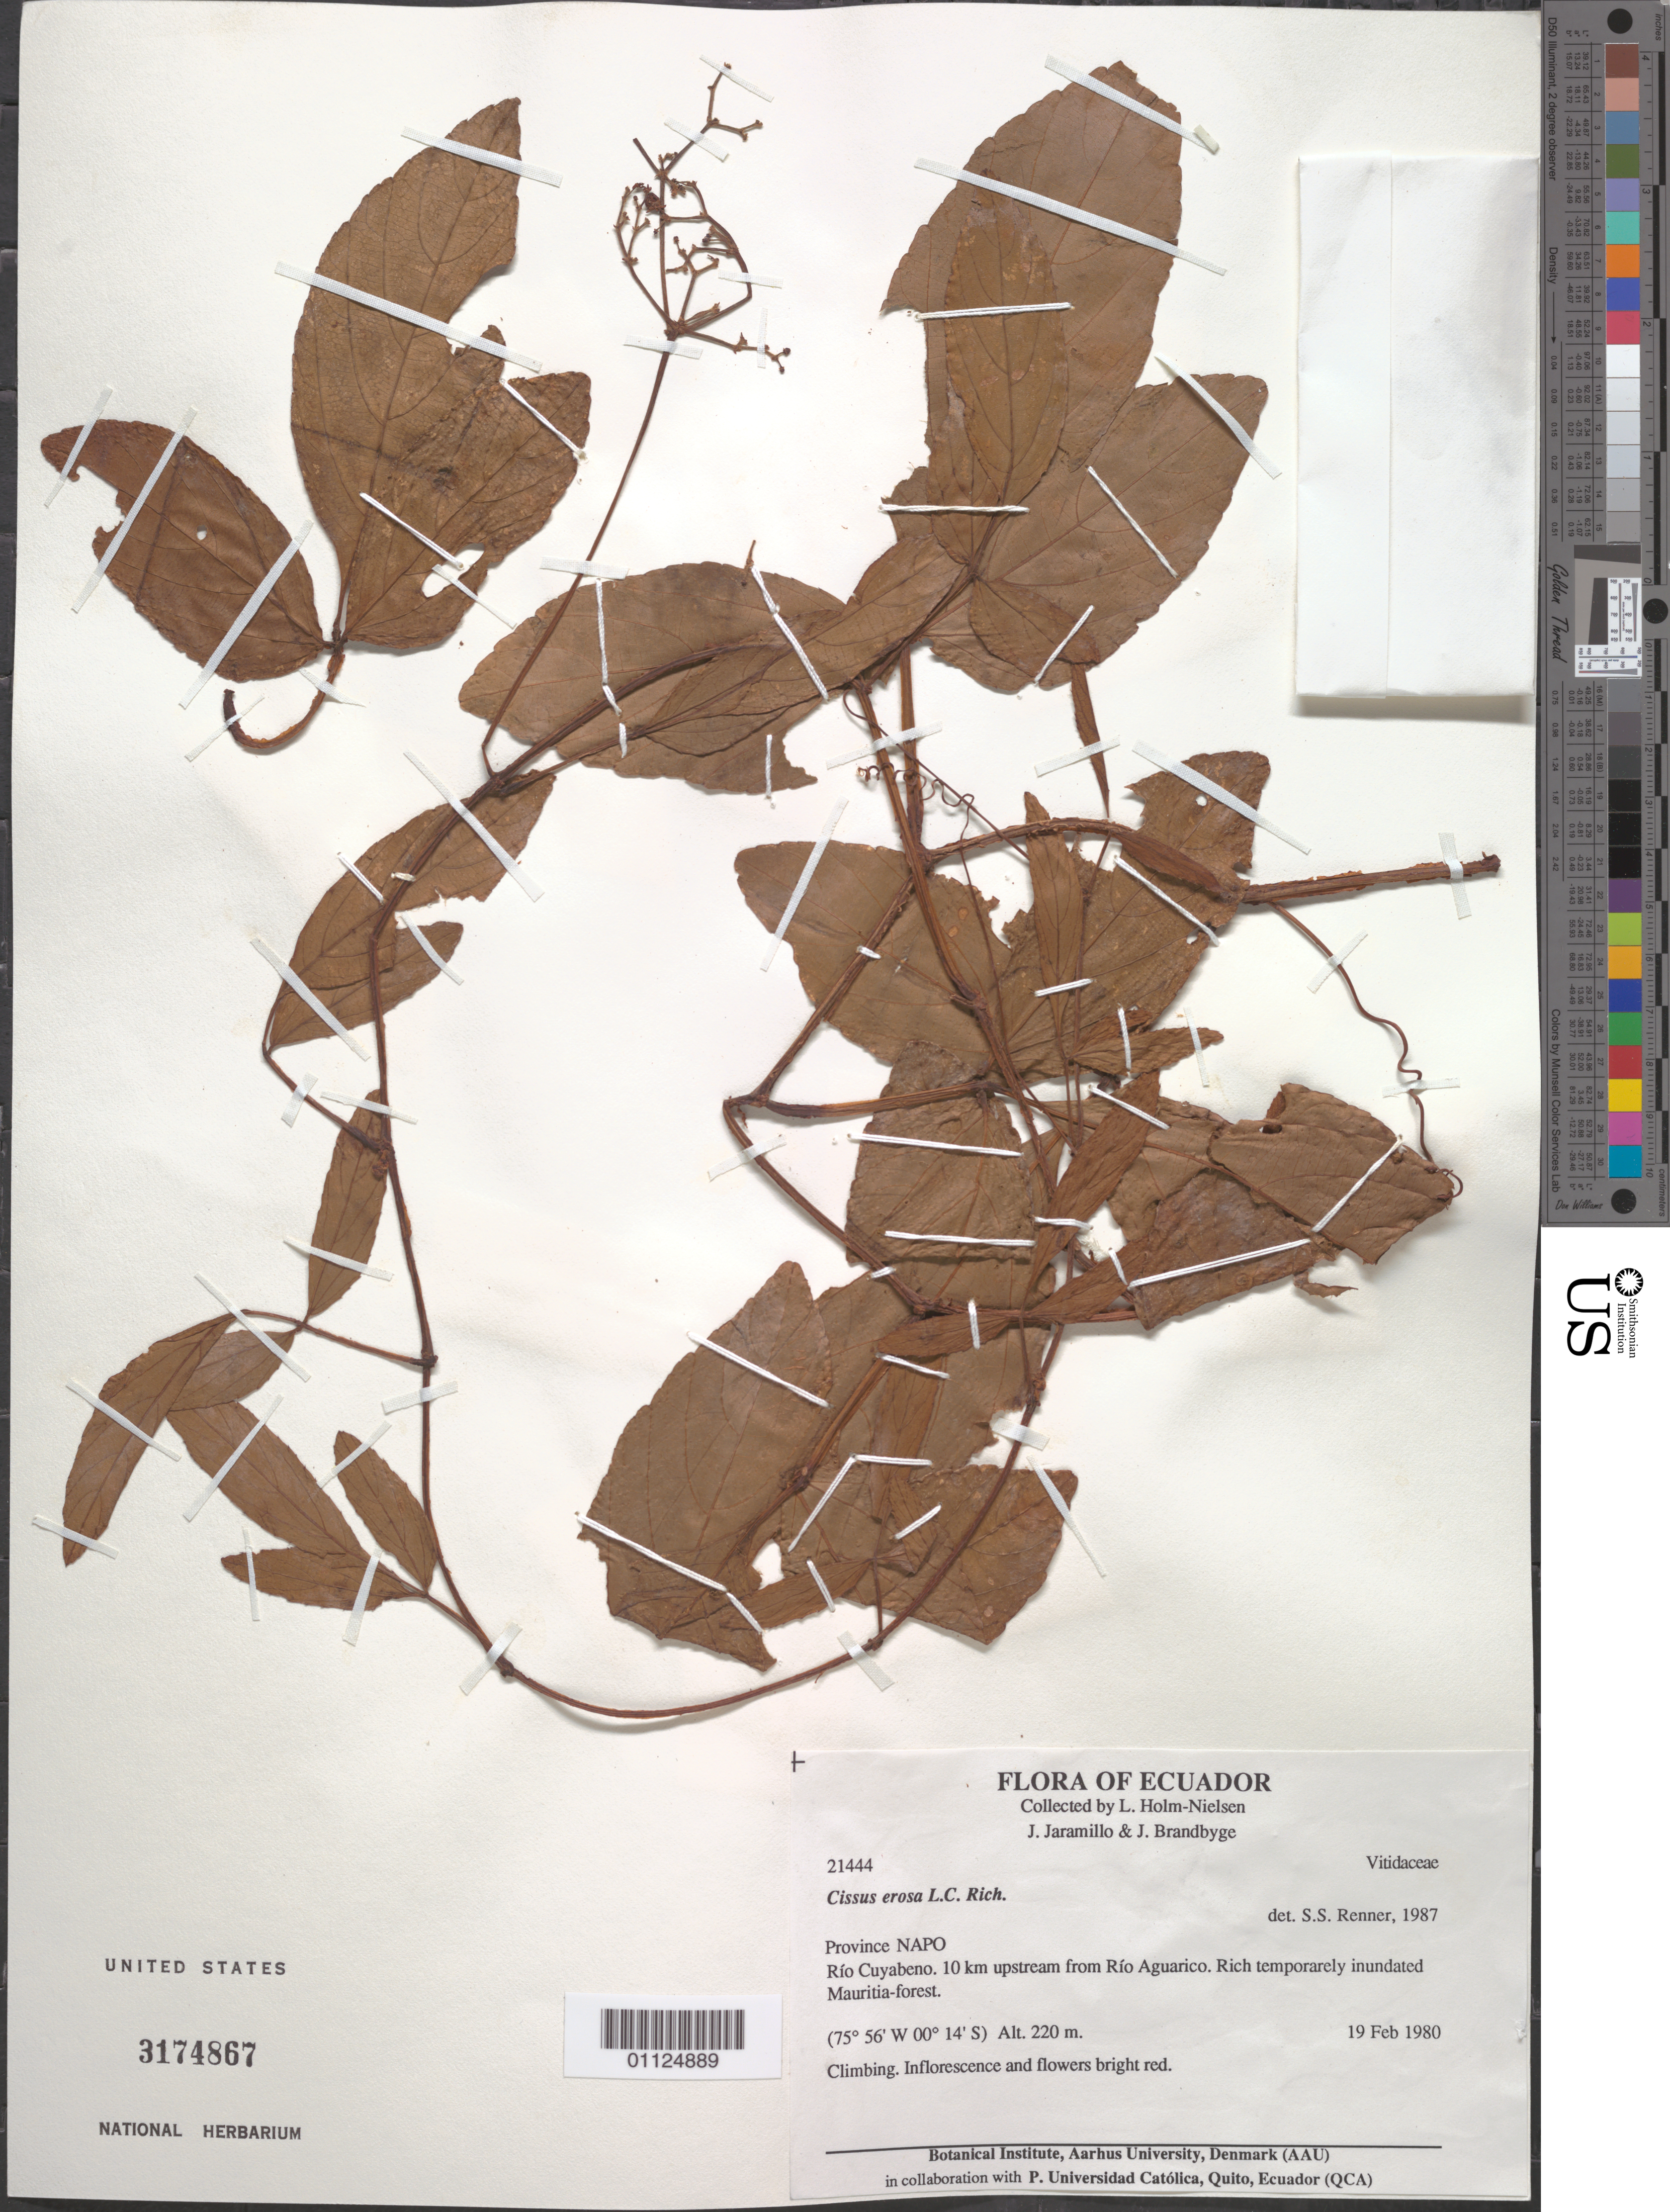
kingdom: Plantae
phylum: Tracheophyta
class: Magnoliopsida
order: Vitales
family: Vitaceae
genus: Cissus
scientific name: Cissus erosa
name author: Rich.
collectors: L. B. Holm-Nielsen, J. L. Jaramillo & J. Brandbyge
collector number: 21444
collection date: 1980-02-19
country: Ecuador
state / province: Napo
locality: Rio Cuyabeno. 10 km upstream from Rio Aguarico. Mauritia-forest.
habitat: Climbing.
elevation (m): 220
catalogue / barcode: US 3174867